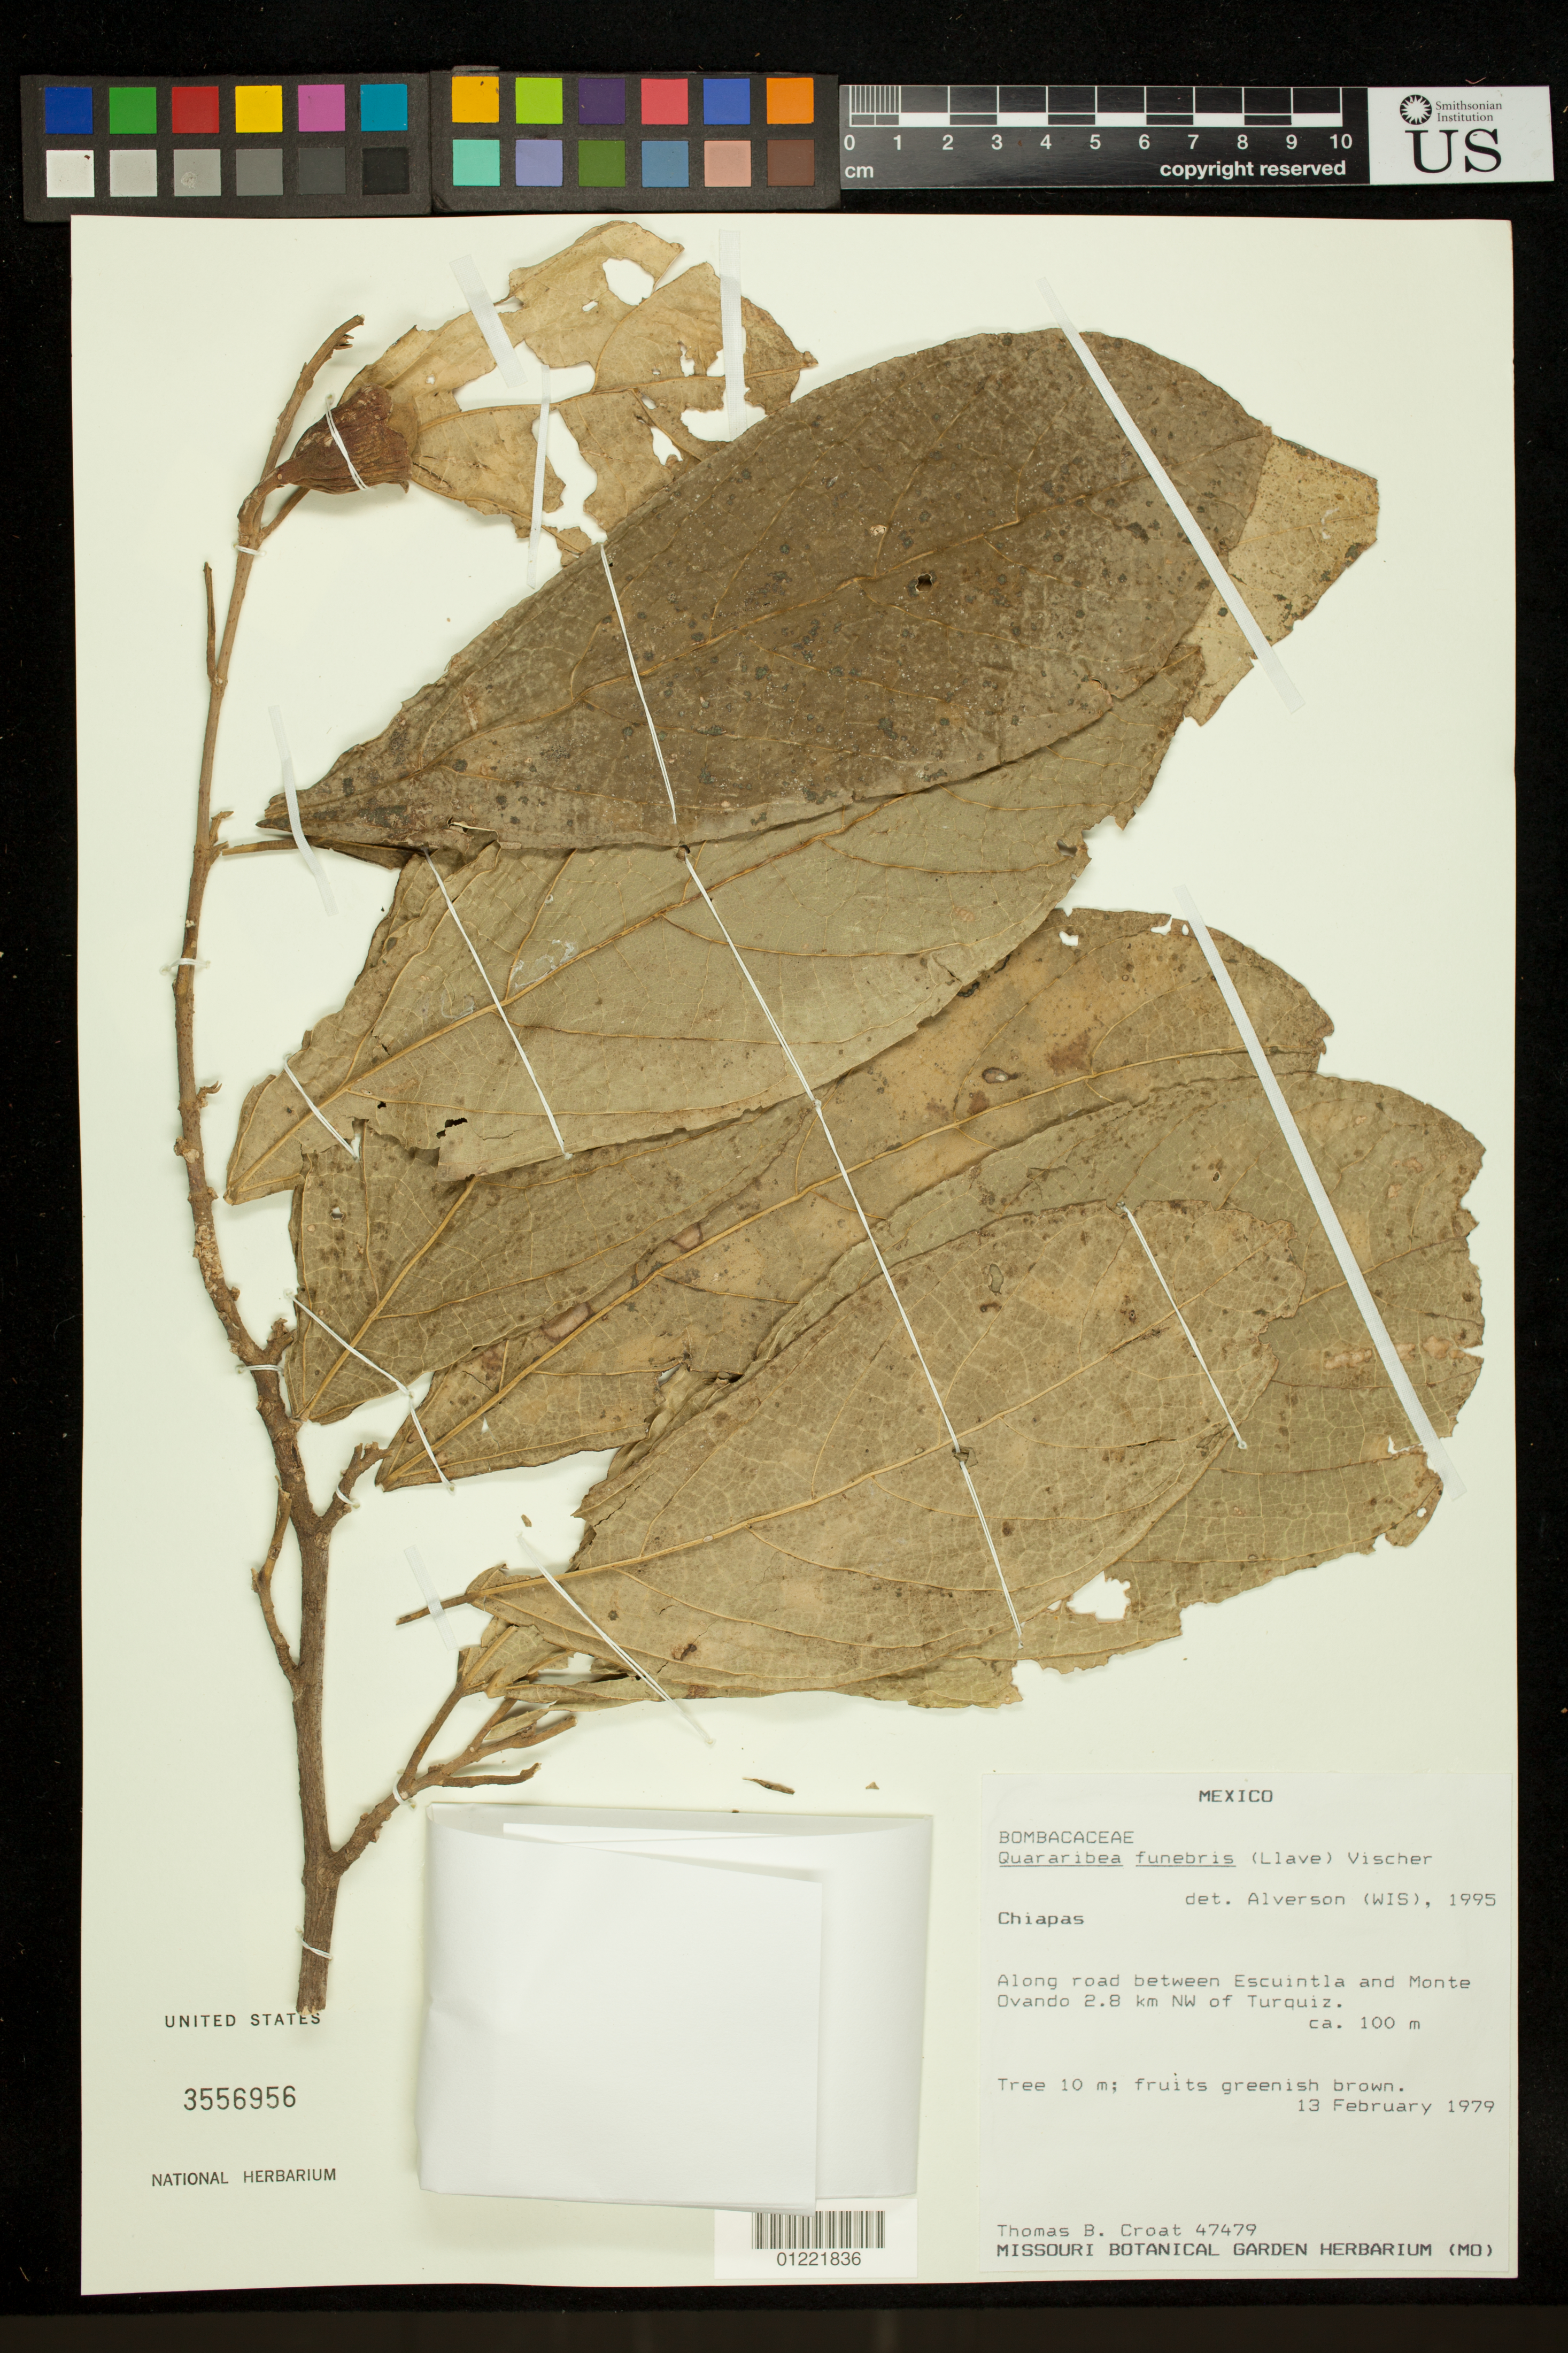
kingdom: Plantae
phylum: Tracheophyta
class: Magnoliopsida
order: Malvales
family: Malvaceae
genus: Quararibea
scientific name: Quararibea funebris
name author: (La Llave) Vischer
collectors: T. B. Croat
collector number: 47479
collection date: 1979-02-13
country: Mexico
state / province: Chiapas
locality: Along road between Escuintla and Monte Ovando 2.8 km NW of Turquiz.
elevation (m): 100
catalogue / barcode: US 3556956